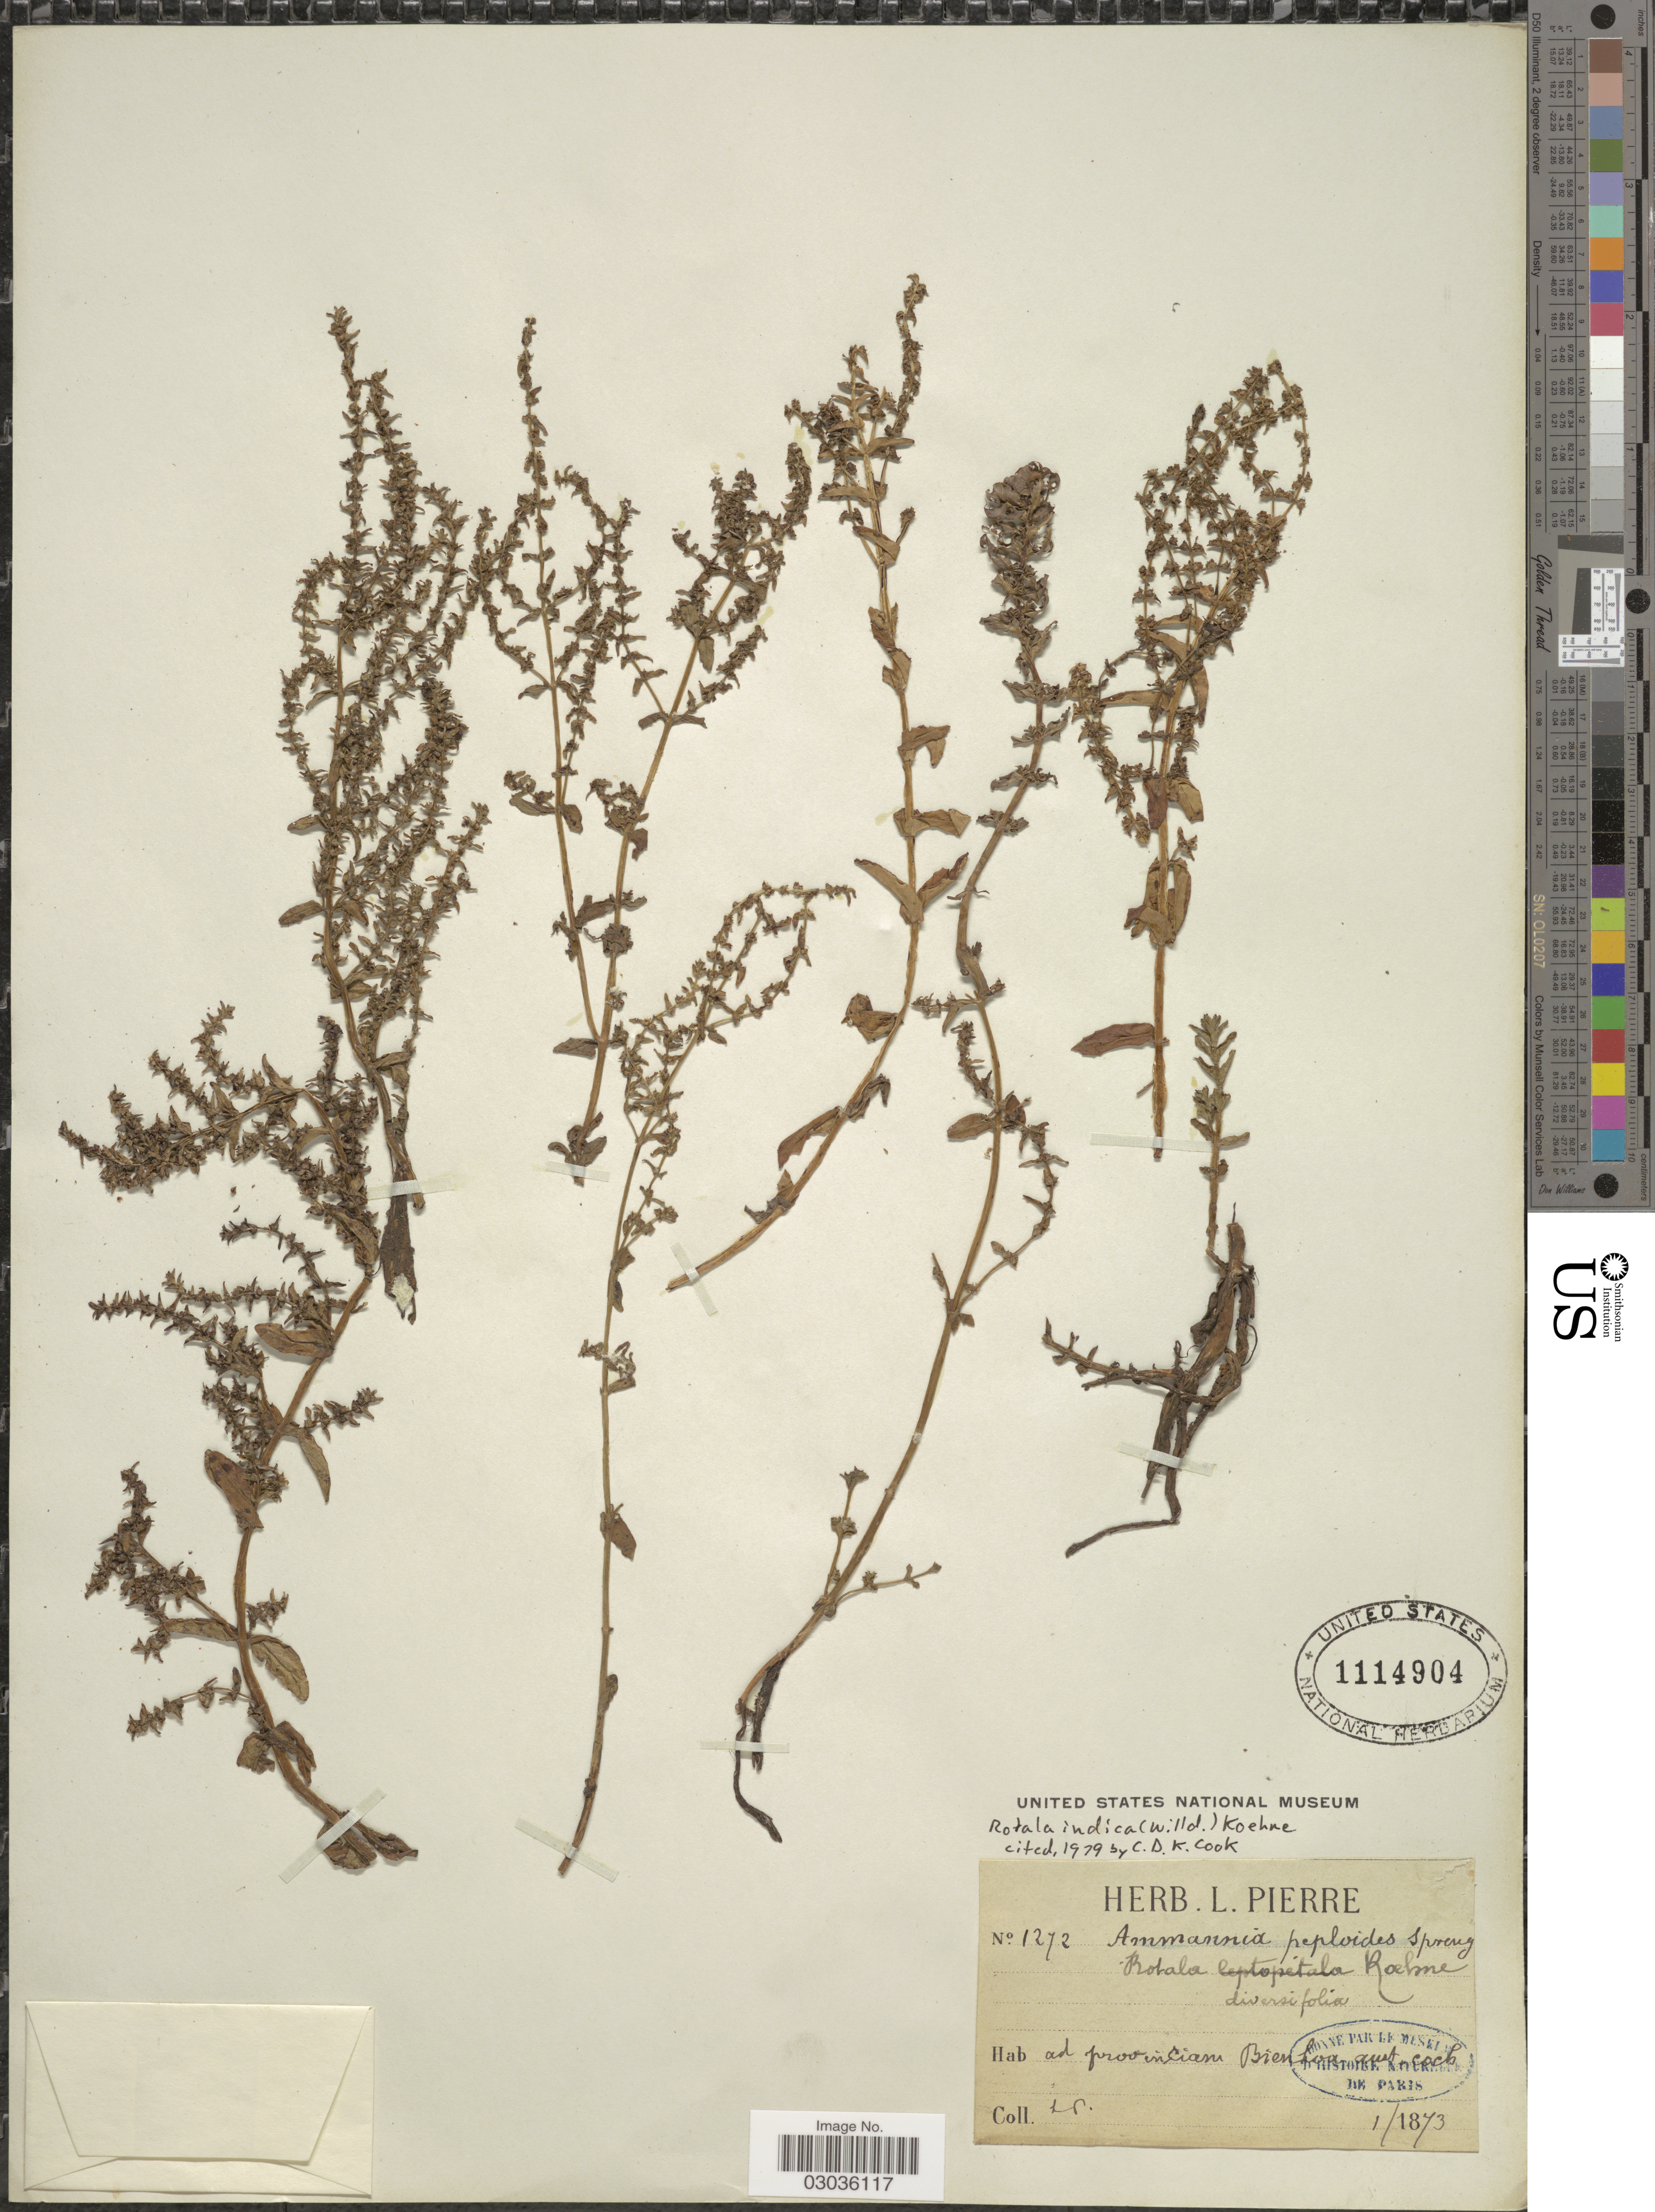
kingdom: Plantae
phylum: Tracheophyta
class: Magnoliopsida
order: Myrtales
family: Lythraceae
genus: Rotala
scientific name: Rotala indica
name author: (L.) Koehne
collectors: L. Pierre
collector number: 1272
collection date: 1873-01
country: Vietnam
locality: In provinciam Bienhoa aust. Coch.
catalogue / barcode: US 1114904